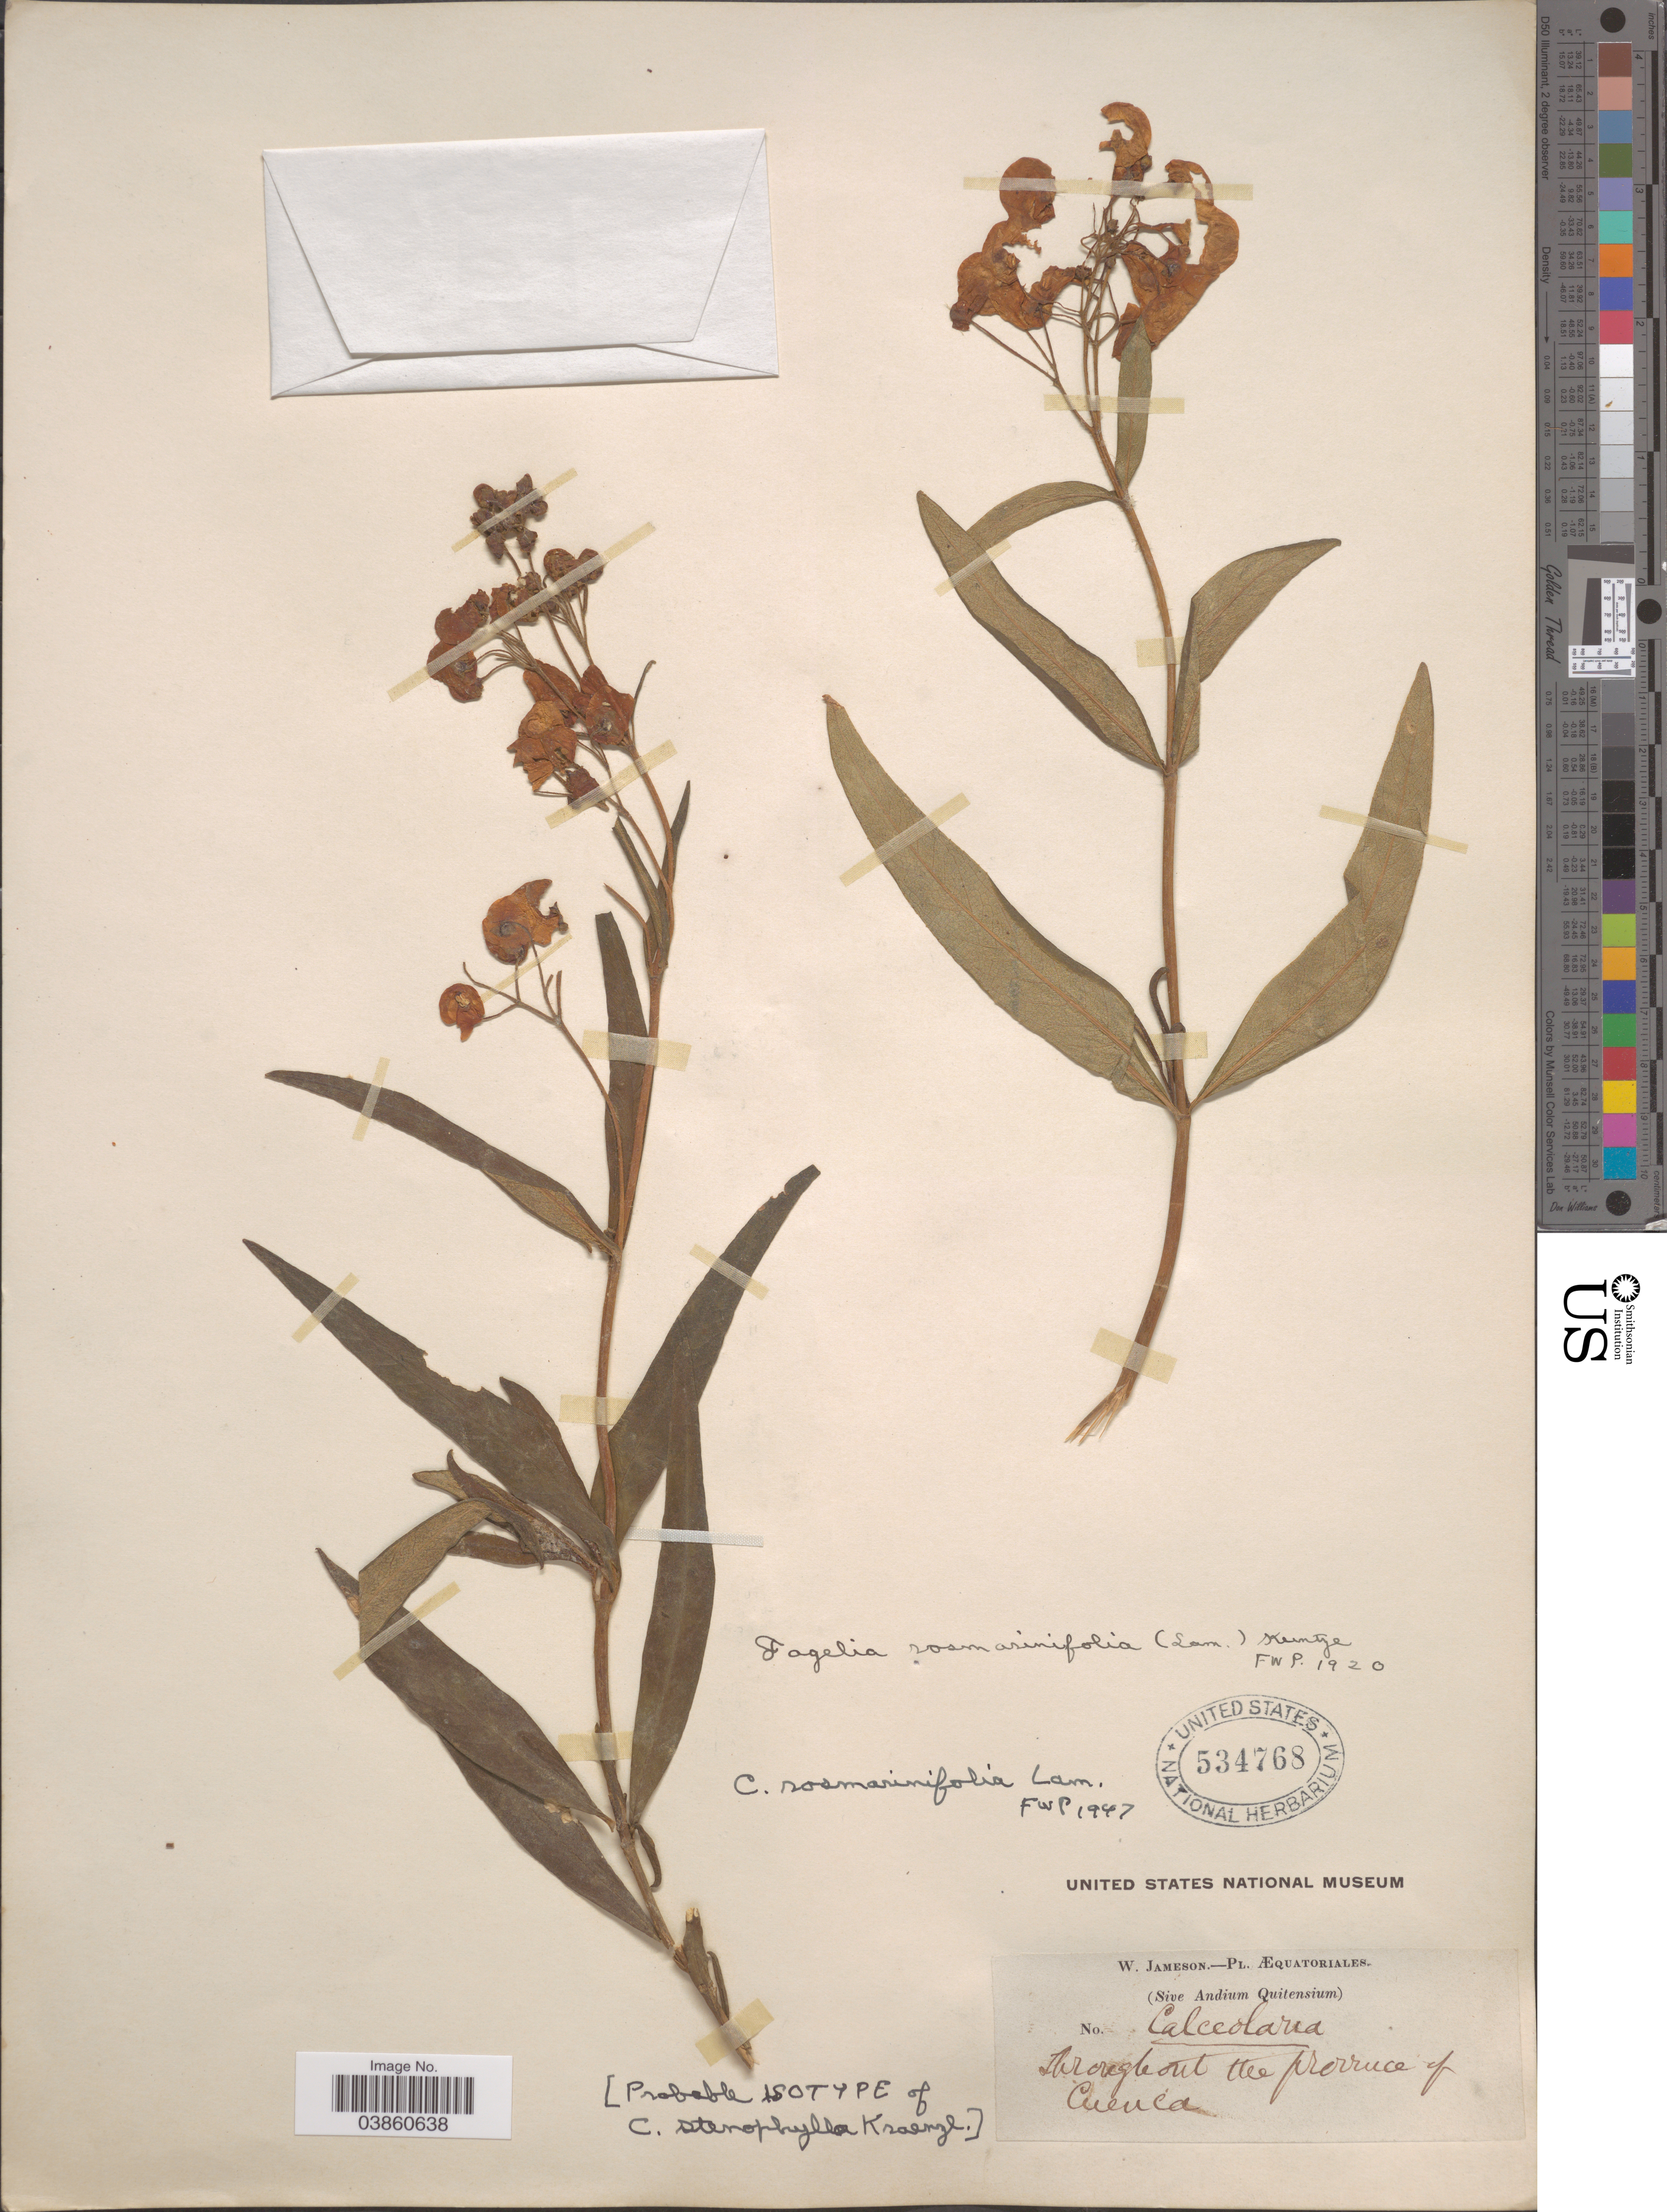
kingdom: Plantae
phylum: Tracheophyta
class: Magnoliopsida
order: Lamiales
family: Calceolariaceae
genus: Calceolaria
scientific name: Calceolaria rosmarinifolia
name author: Lam.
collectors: W. Jameson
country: Ecuador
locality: Throughout the province of Cuenca.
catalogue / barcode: US 534768